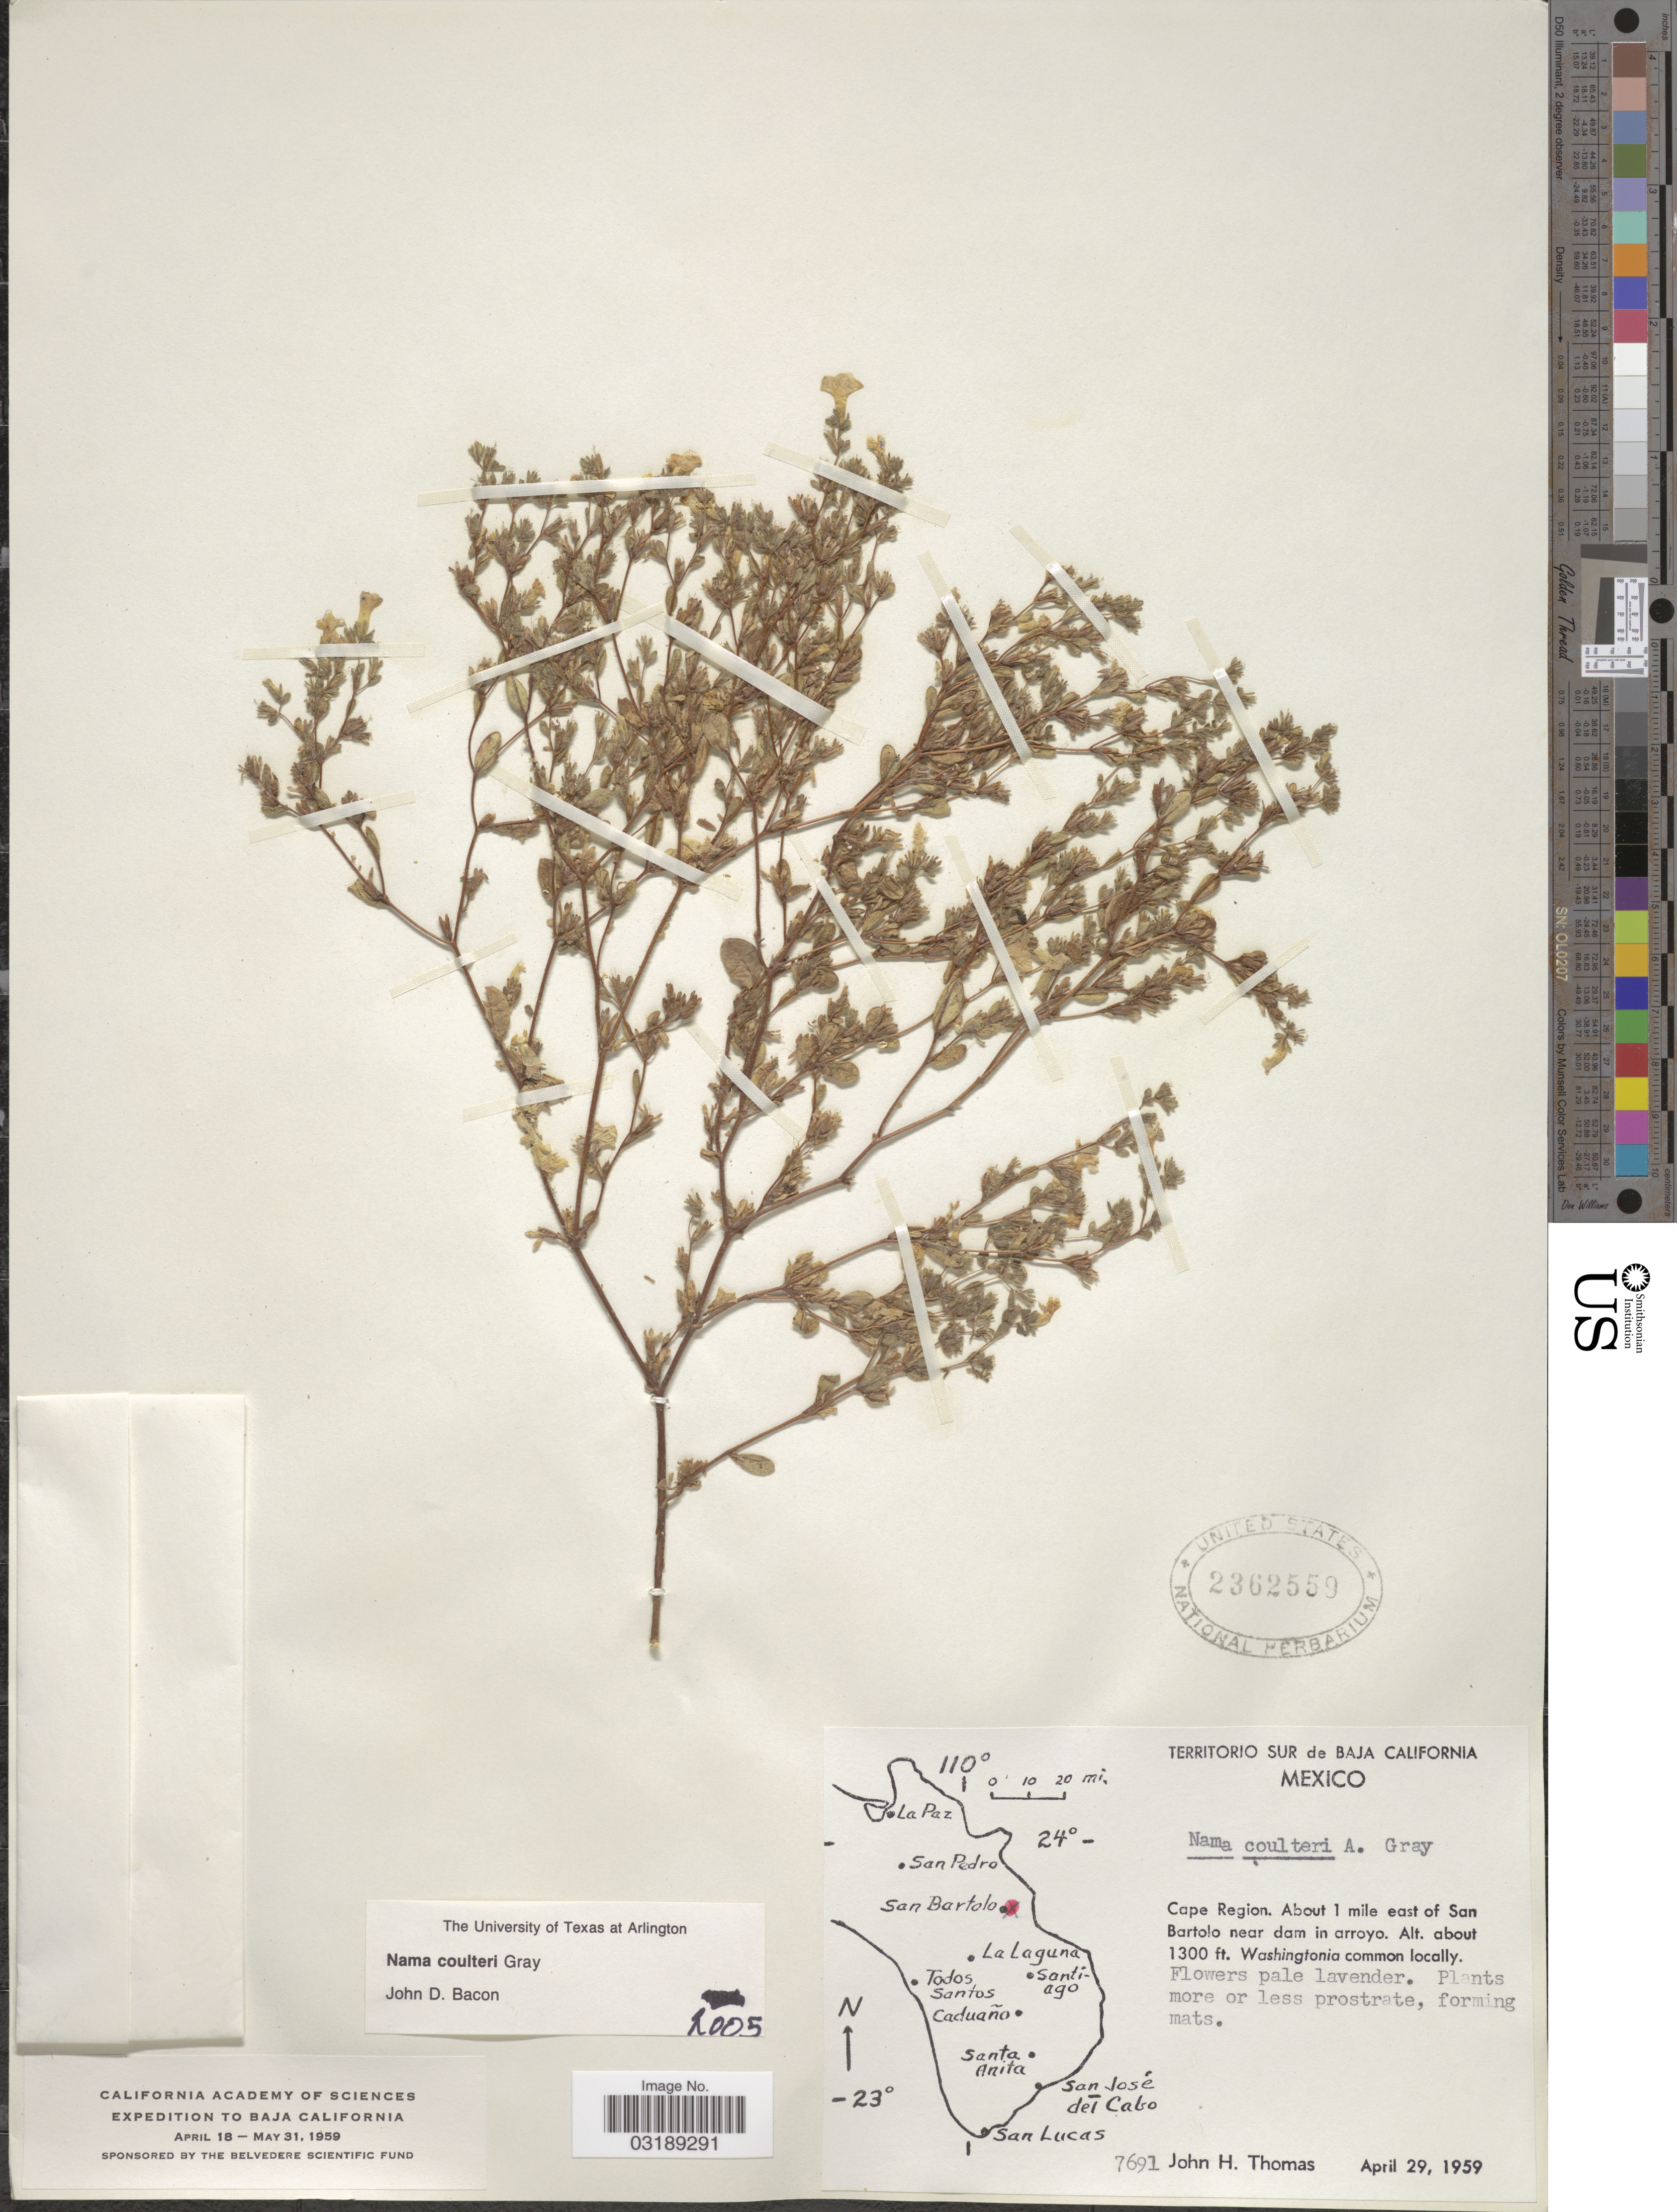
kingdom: Plantae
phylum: Tracheophyta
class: Magnoliopsida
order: Boraginales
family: Namaceae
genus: Nama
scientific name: Nama coulteri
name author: A. Gray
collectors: J. H. Thomas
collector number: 7691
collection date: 1959-04-29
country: Mexico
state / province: Baja California Sur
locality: Territorio Sur de Baja California, Cape Region. About 1 mile east of San Bartolo near dam in arroyo.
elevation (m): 396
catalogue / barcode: US 2362559